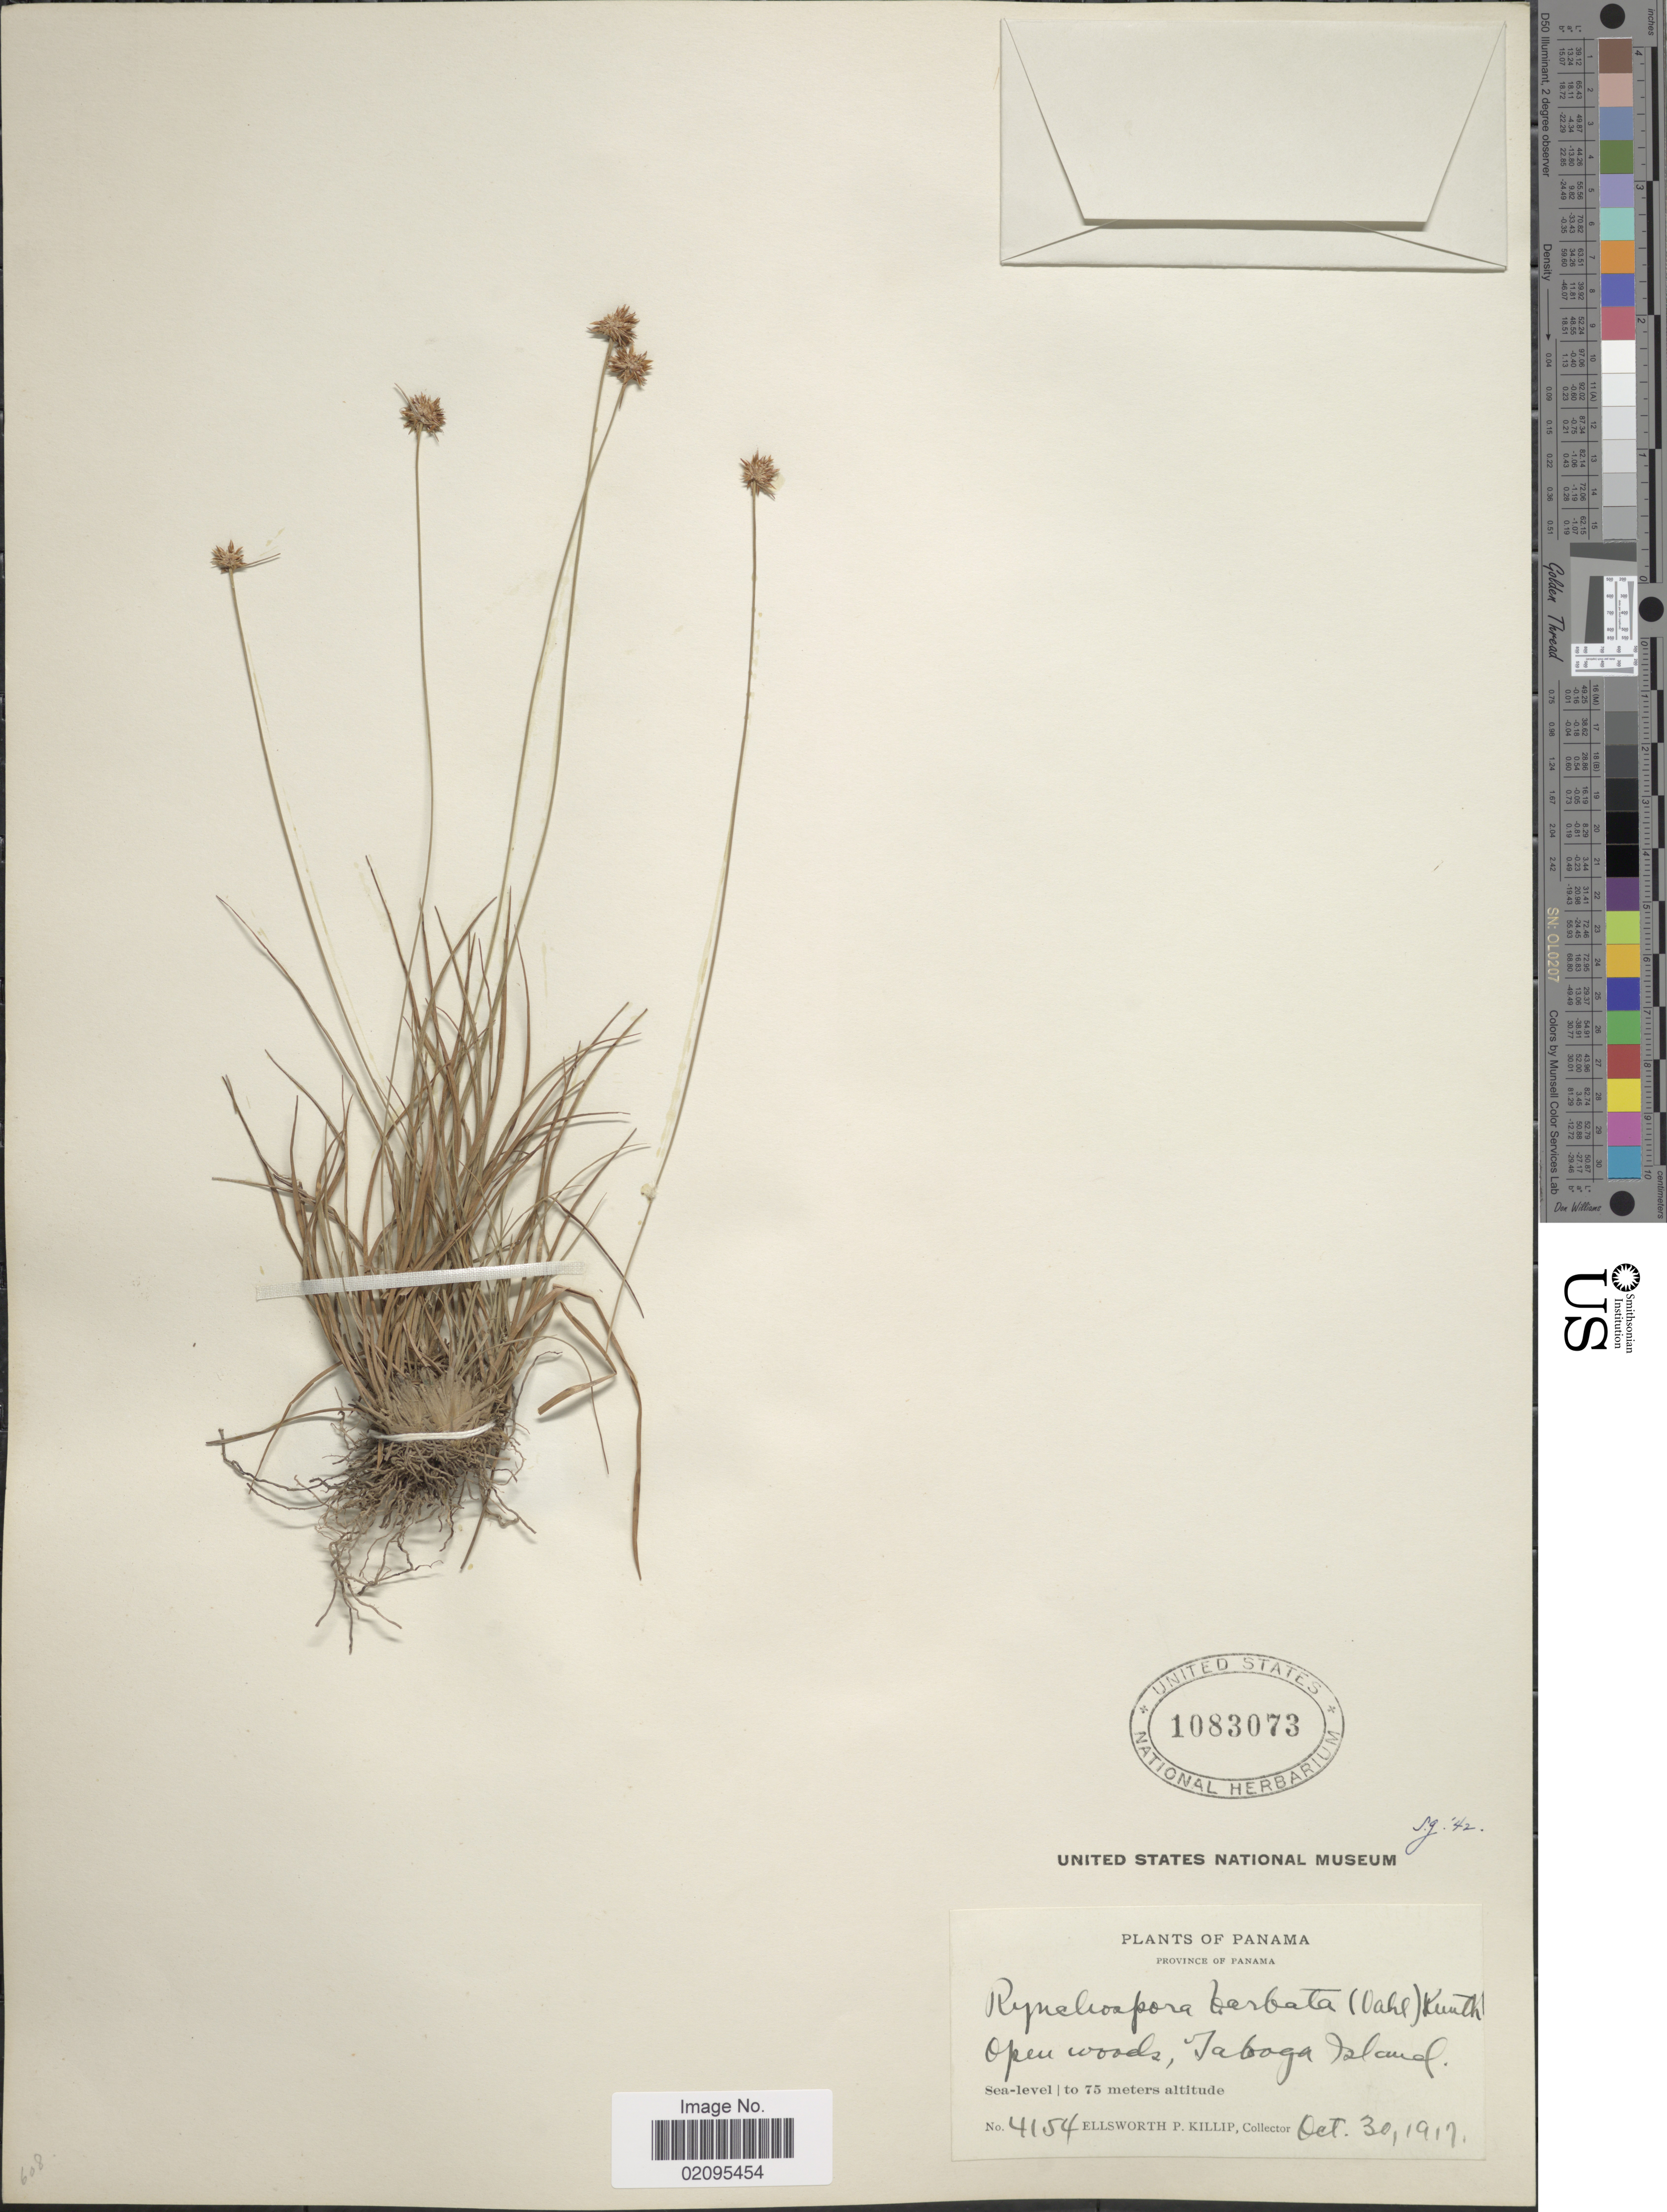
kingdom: Plantae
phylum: Tracheophyta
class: Liliopsida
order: Poales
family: Cyperaceae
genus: Rhynchospora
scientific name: Rhynchospora barbata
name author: (Vahl) Kunth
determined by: Alves, K.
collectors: E. P. Killip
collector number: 4154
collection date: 1917-10-30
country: Panama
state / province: Panamá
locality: Open woods, Taboga Island.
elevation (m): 0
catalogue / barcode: US 1083073